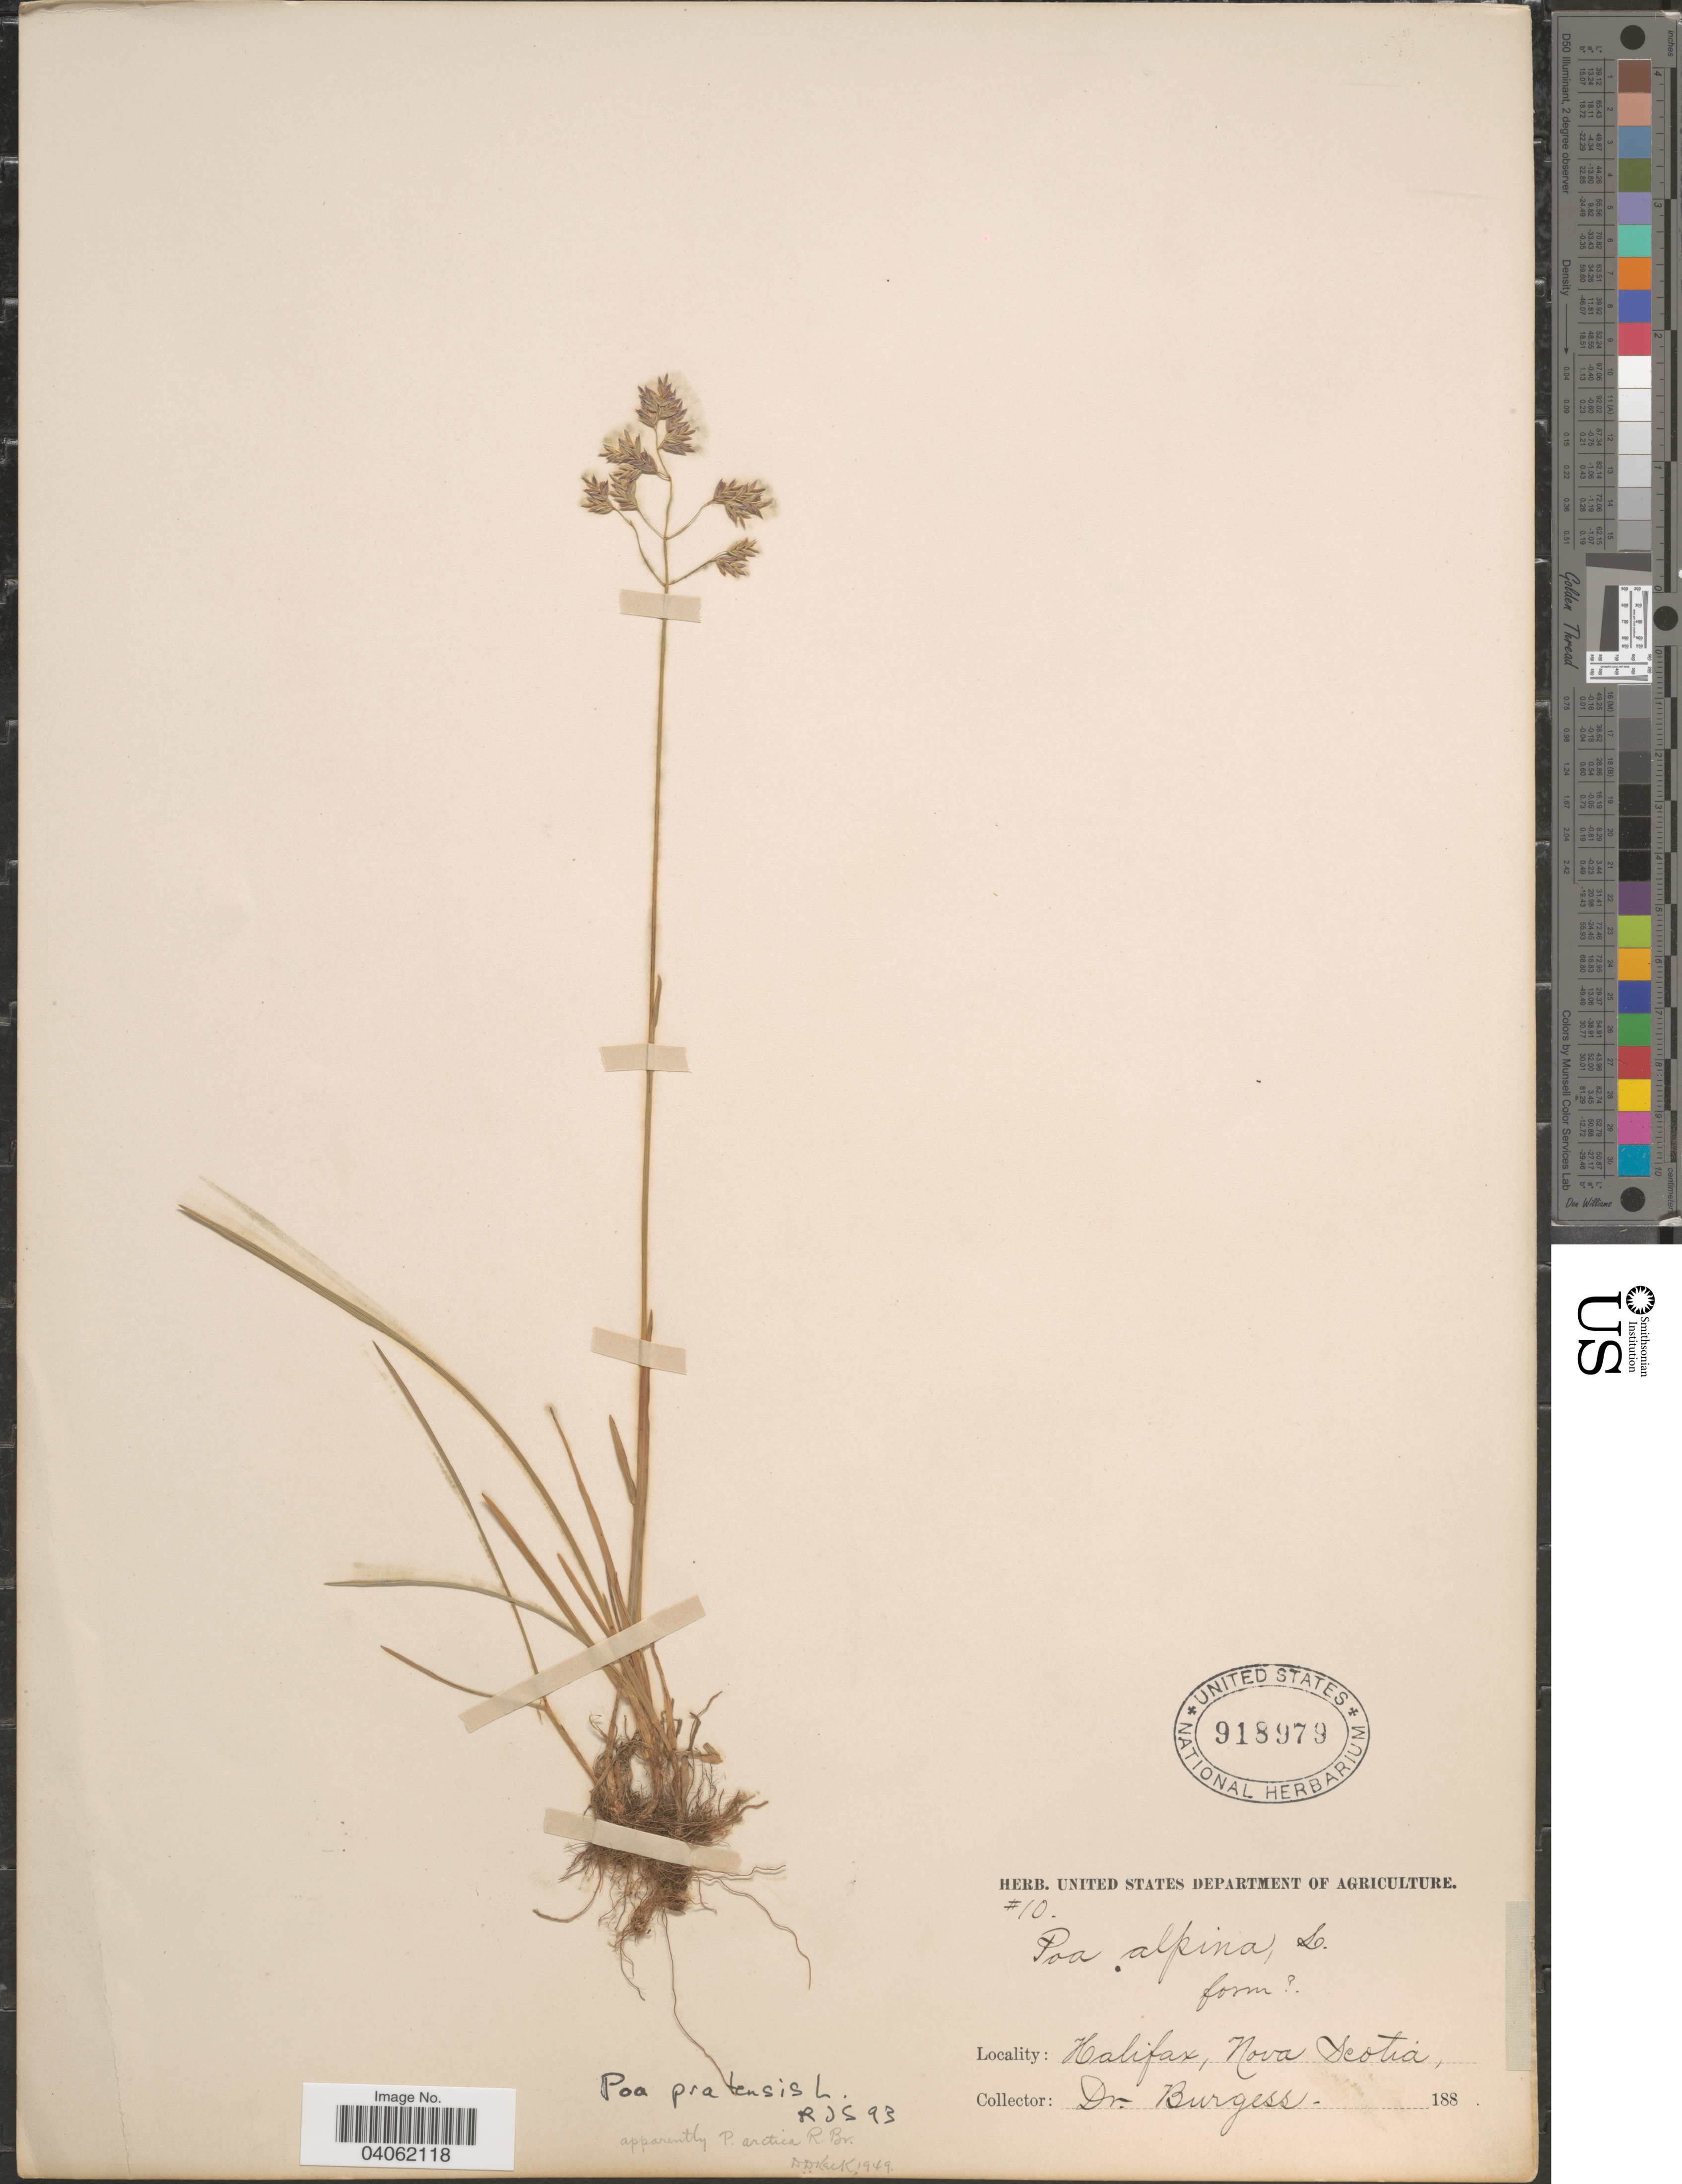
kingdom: Plantae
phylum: Tracheophyta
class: Liliopsida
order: Poales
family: Poaceae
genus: Poa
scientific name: Poa pratensis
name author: L.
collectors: Burgess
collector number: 10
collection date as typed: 188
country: Canada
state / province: Nova Scotia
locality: Halifax.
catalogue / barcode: US 918979